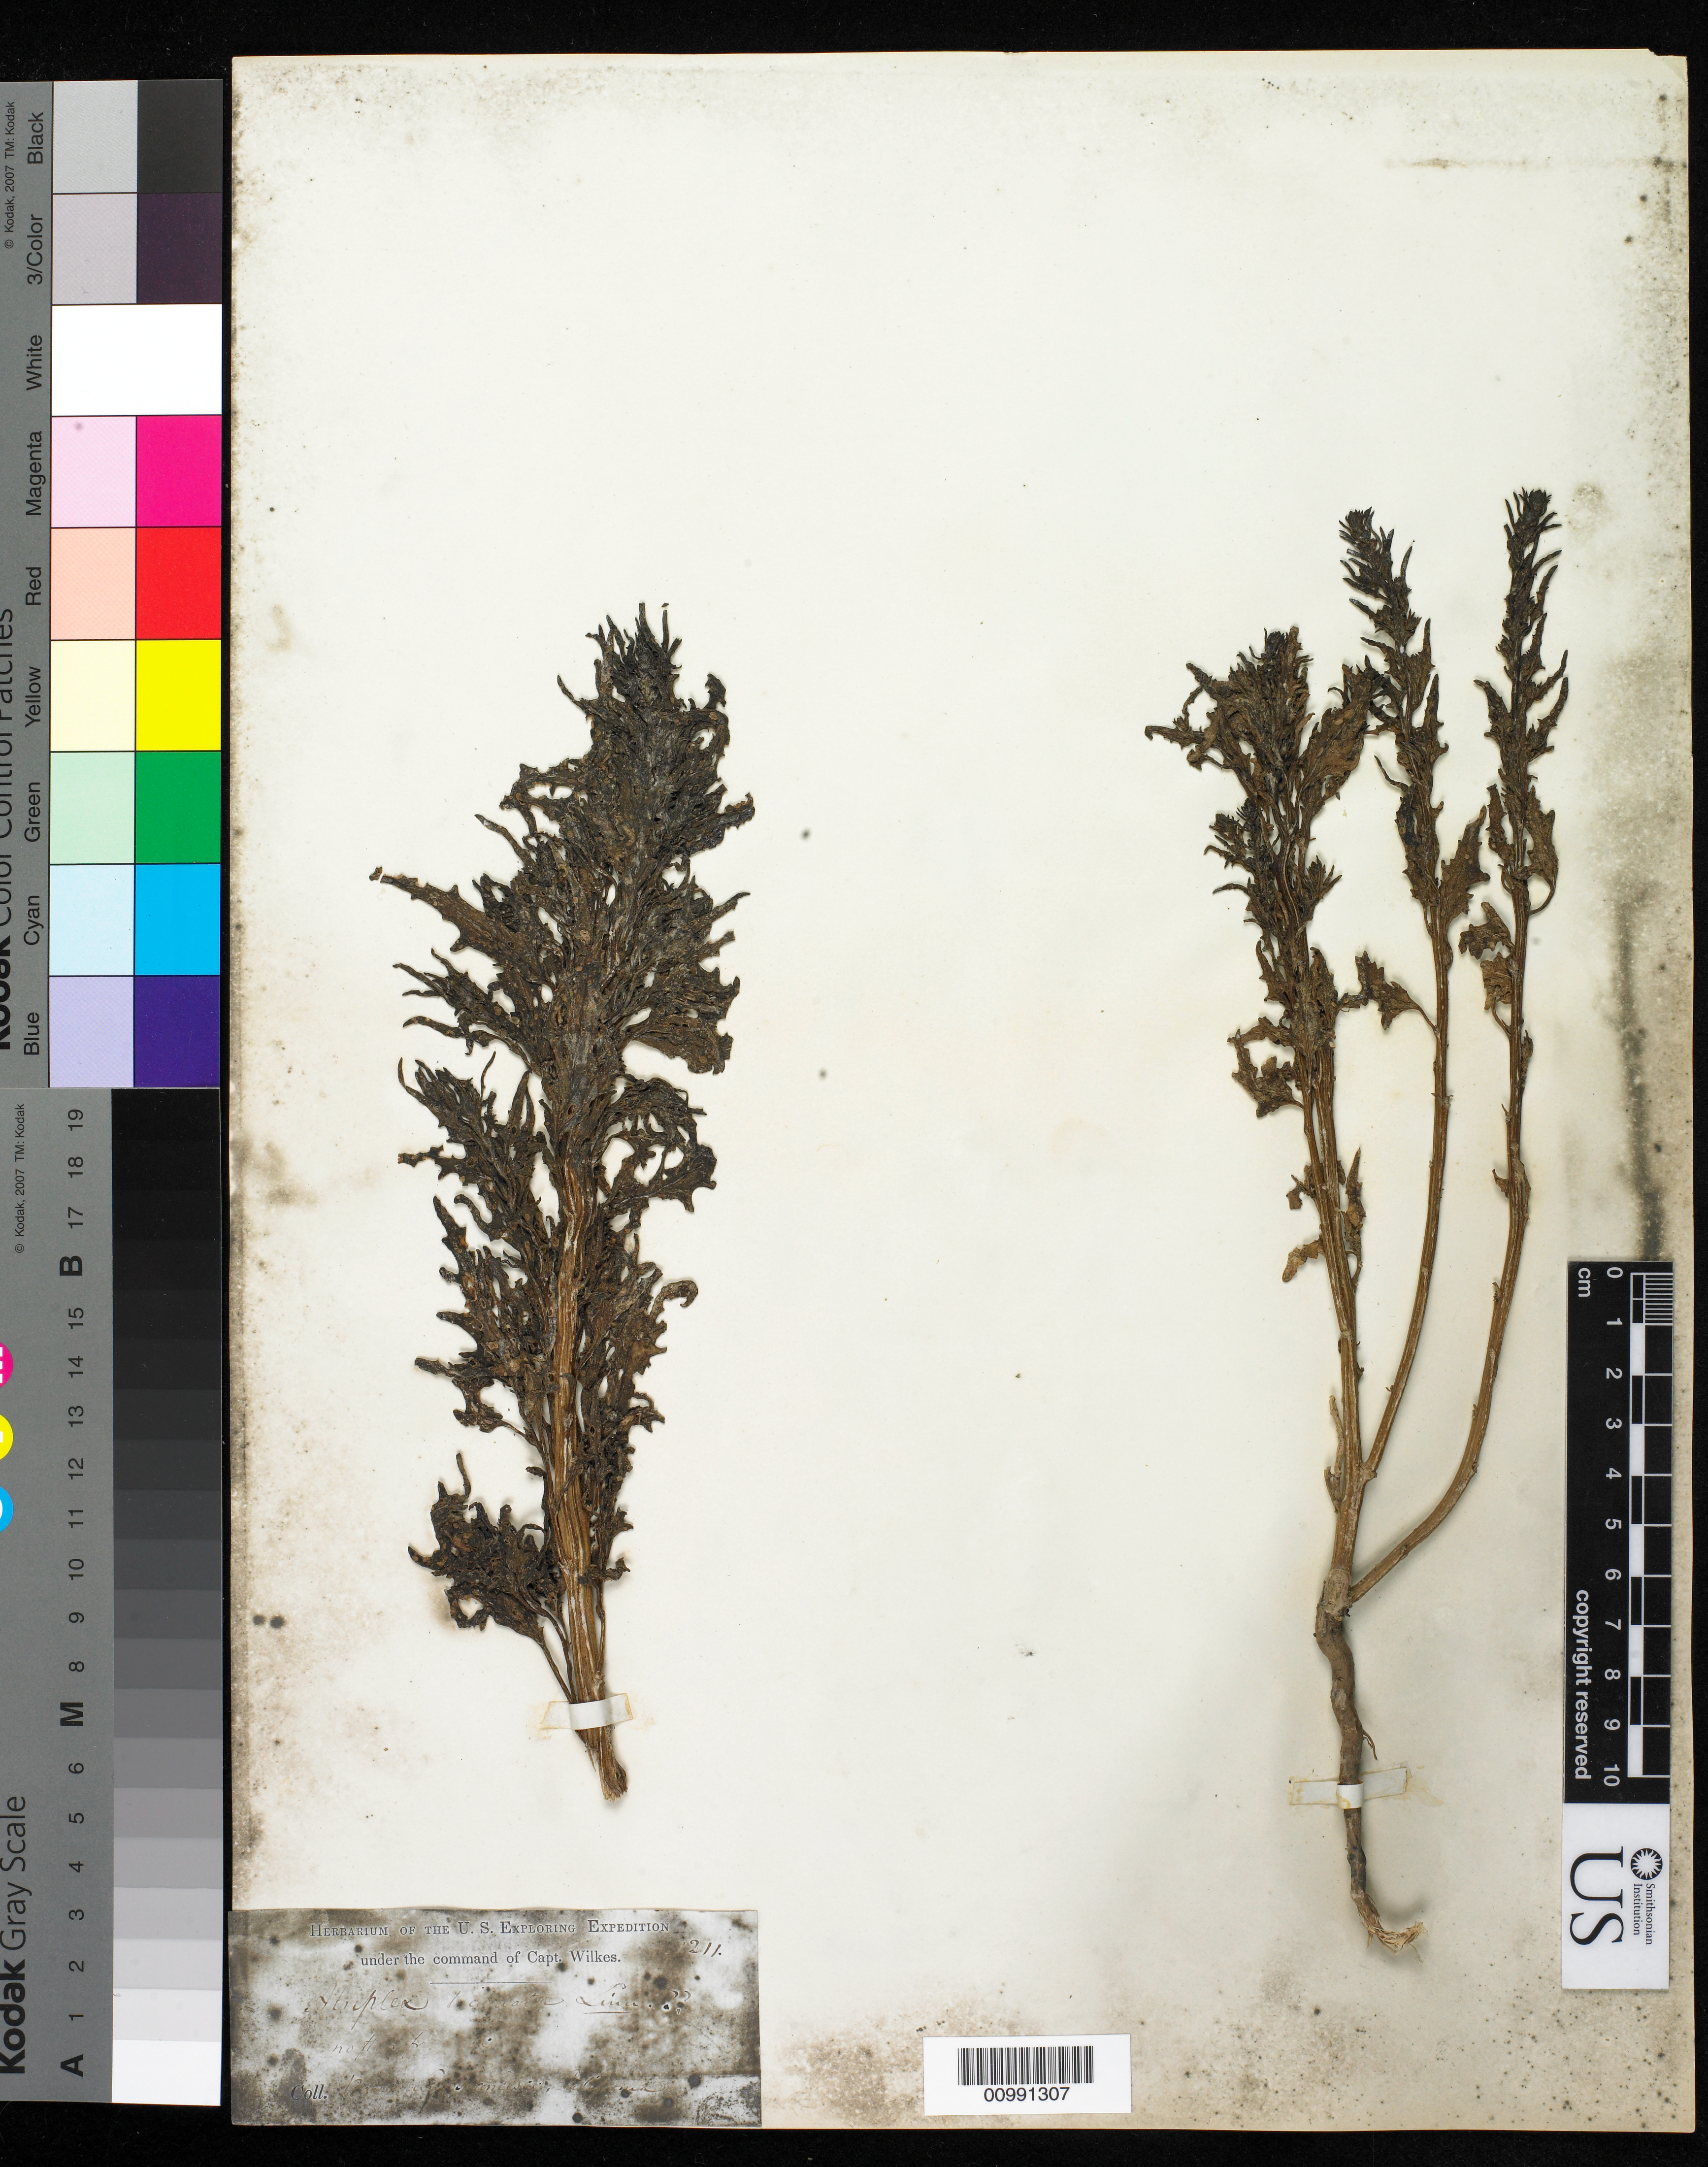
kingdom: Plantae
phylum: Tracheophyta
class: Magnoliopsida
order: Caryophyllales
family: Amaranthaceae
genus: Chenopodium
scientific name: Chenopodium rubrum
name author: L.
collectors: Wilkes Explor. Exped.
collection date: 1838/1842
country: United States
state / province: California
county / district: San Francisco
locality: Bay of San Francisco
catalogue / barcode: US 98618